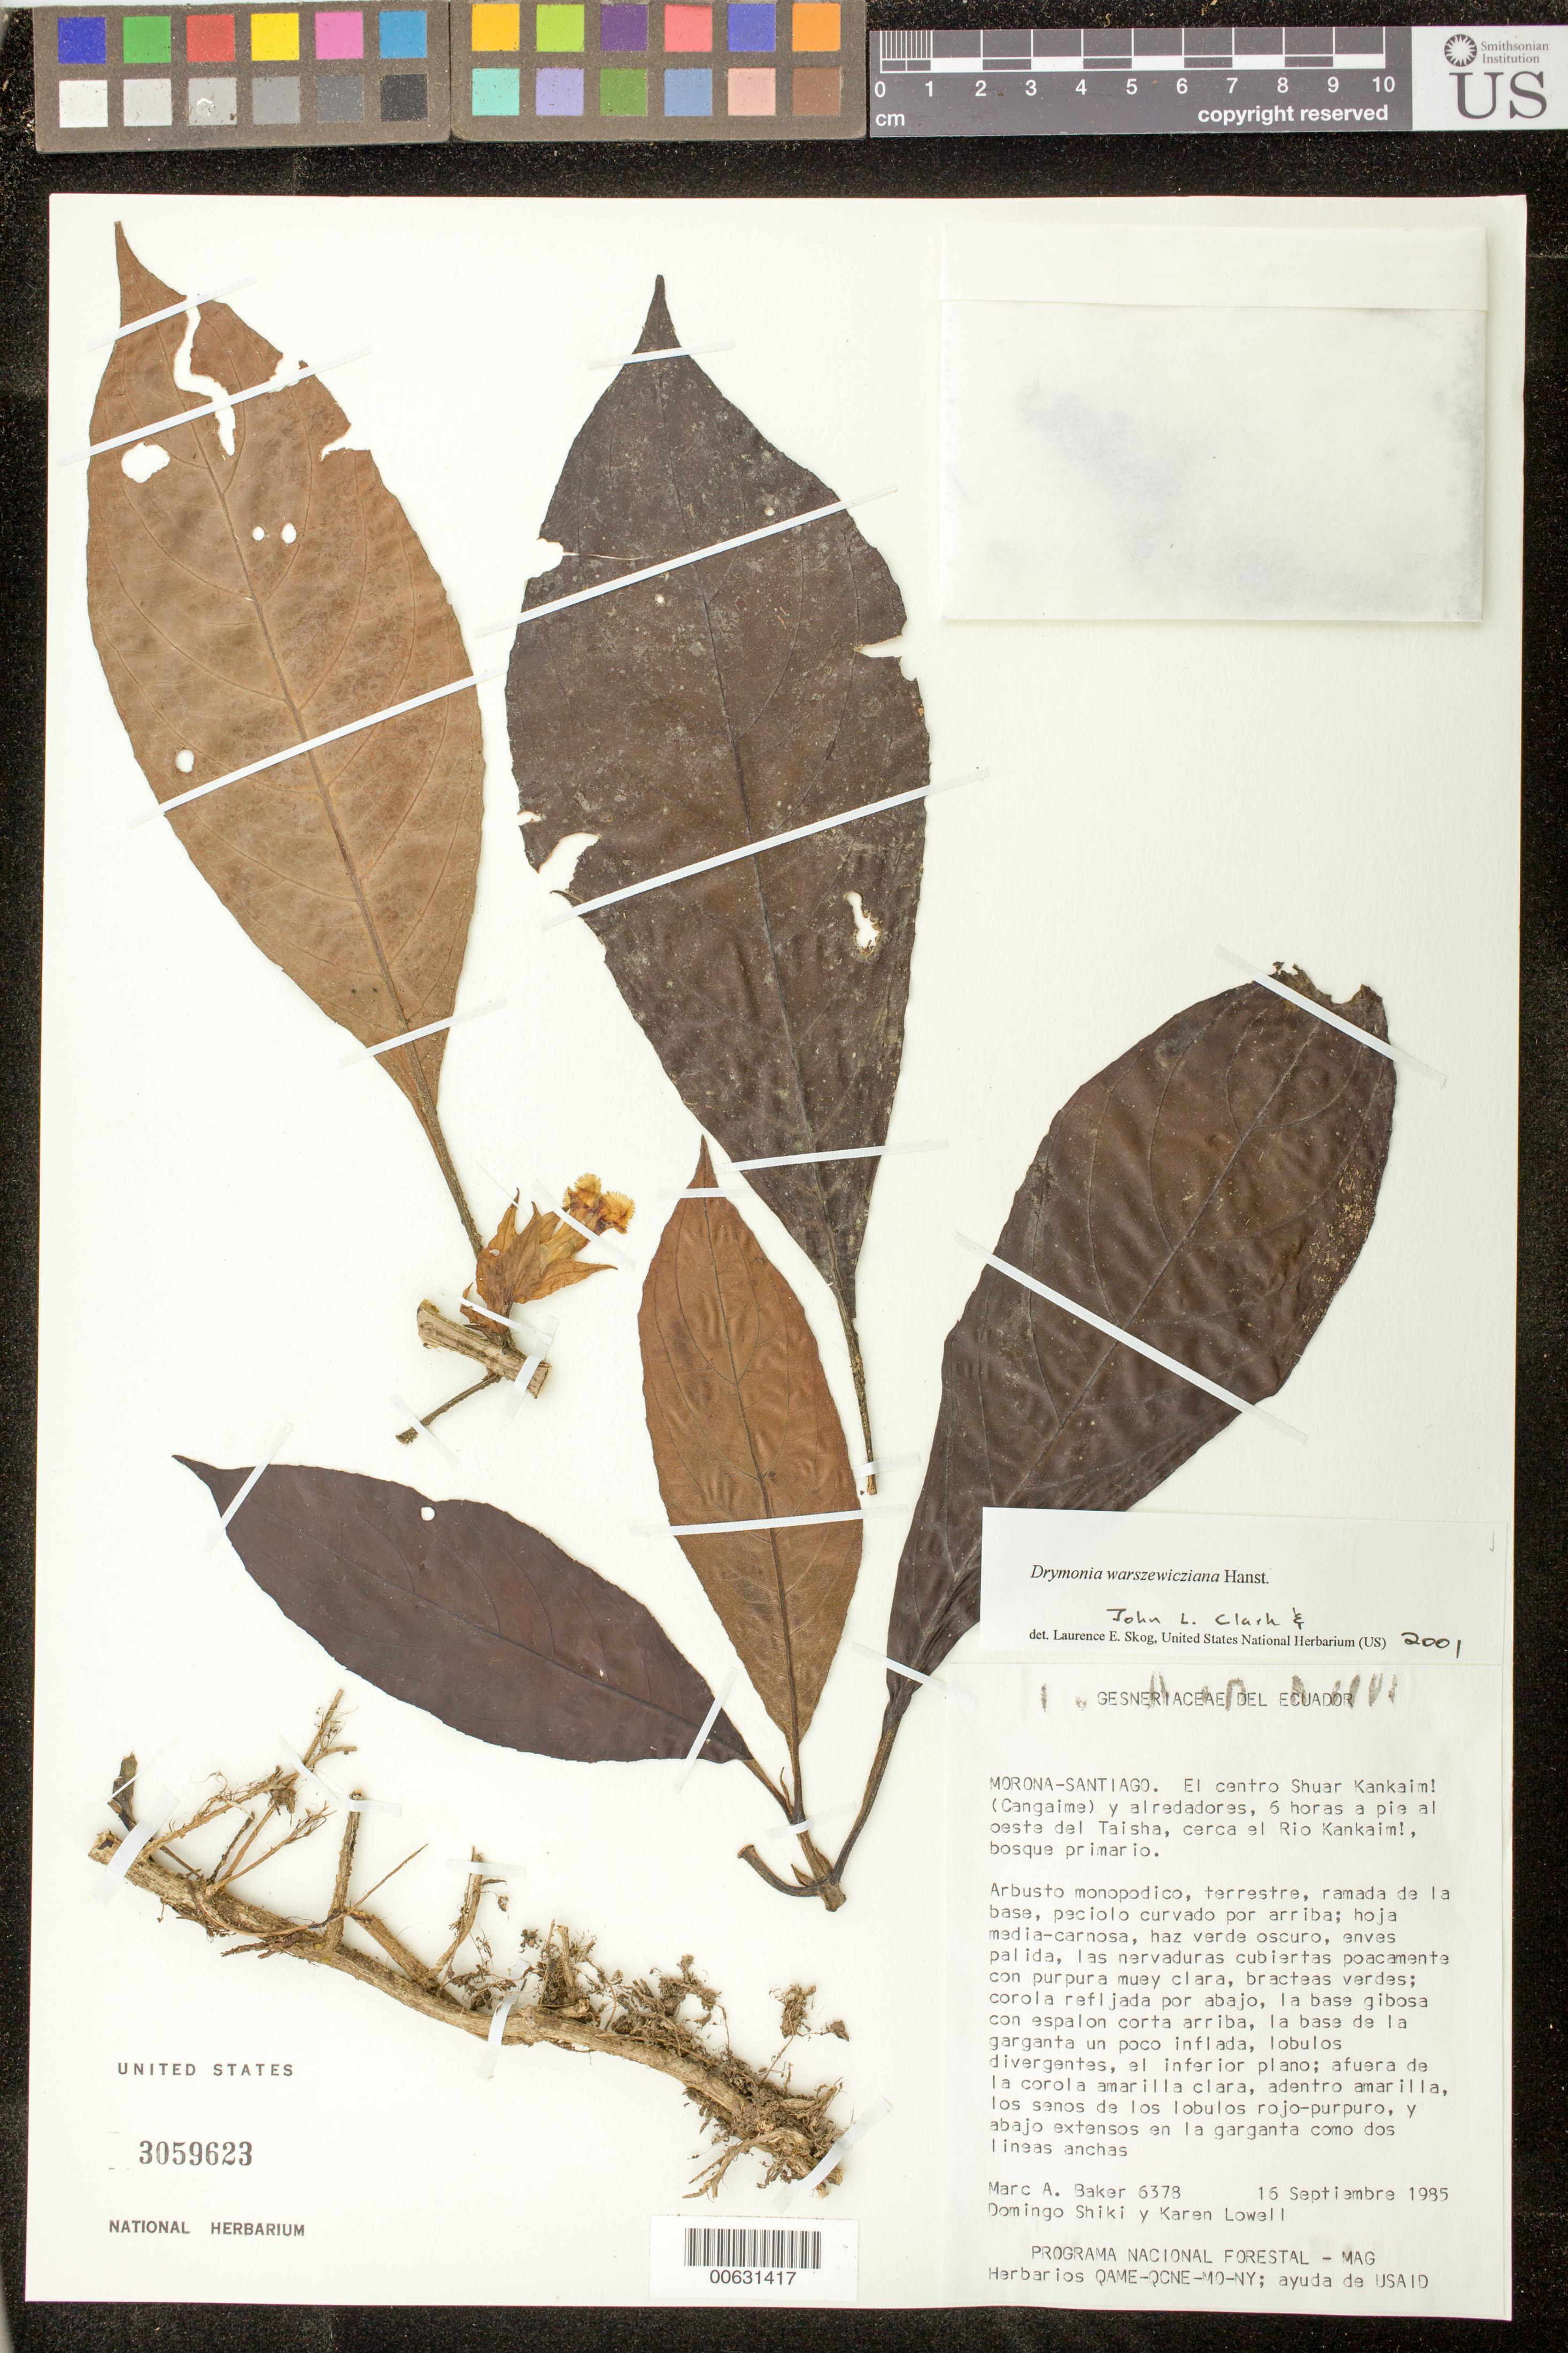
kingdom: Plantae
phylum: Tracheophyta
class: Magnoliopsida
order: Lamiales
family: Gesneriaceae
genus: Drymonia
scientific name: Drymonia warszewicziana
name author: Hanst.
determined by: Clark, J. L.; Skog, Laurence E.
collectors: M. A. Baker, D. Shiki & K. Lowell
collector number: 6378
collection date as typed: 16 Sep 1985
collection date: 1985-09-16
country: Ecuador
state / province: Morona-Santiago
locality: El centro Shuar Kankaim! (Cangaime) y alredadores, 6 horas a pie al oeste del Taisha, cerca el Rio Kankaim!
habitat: Bosque primario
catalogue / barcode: US 3059623